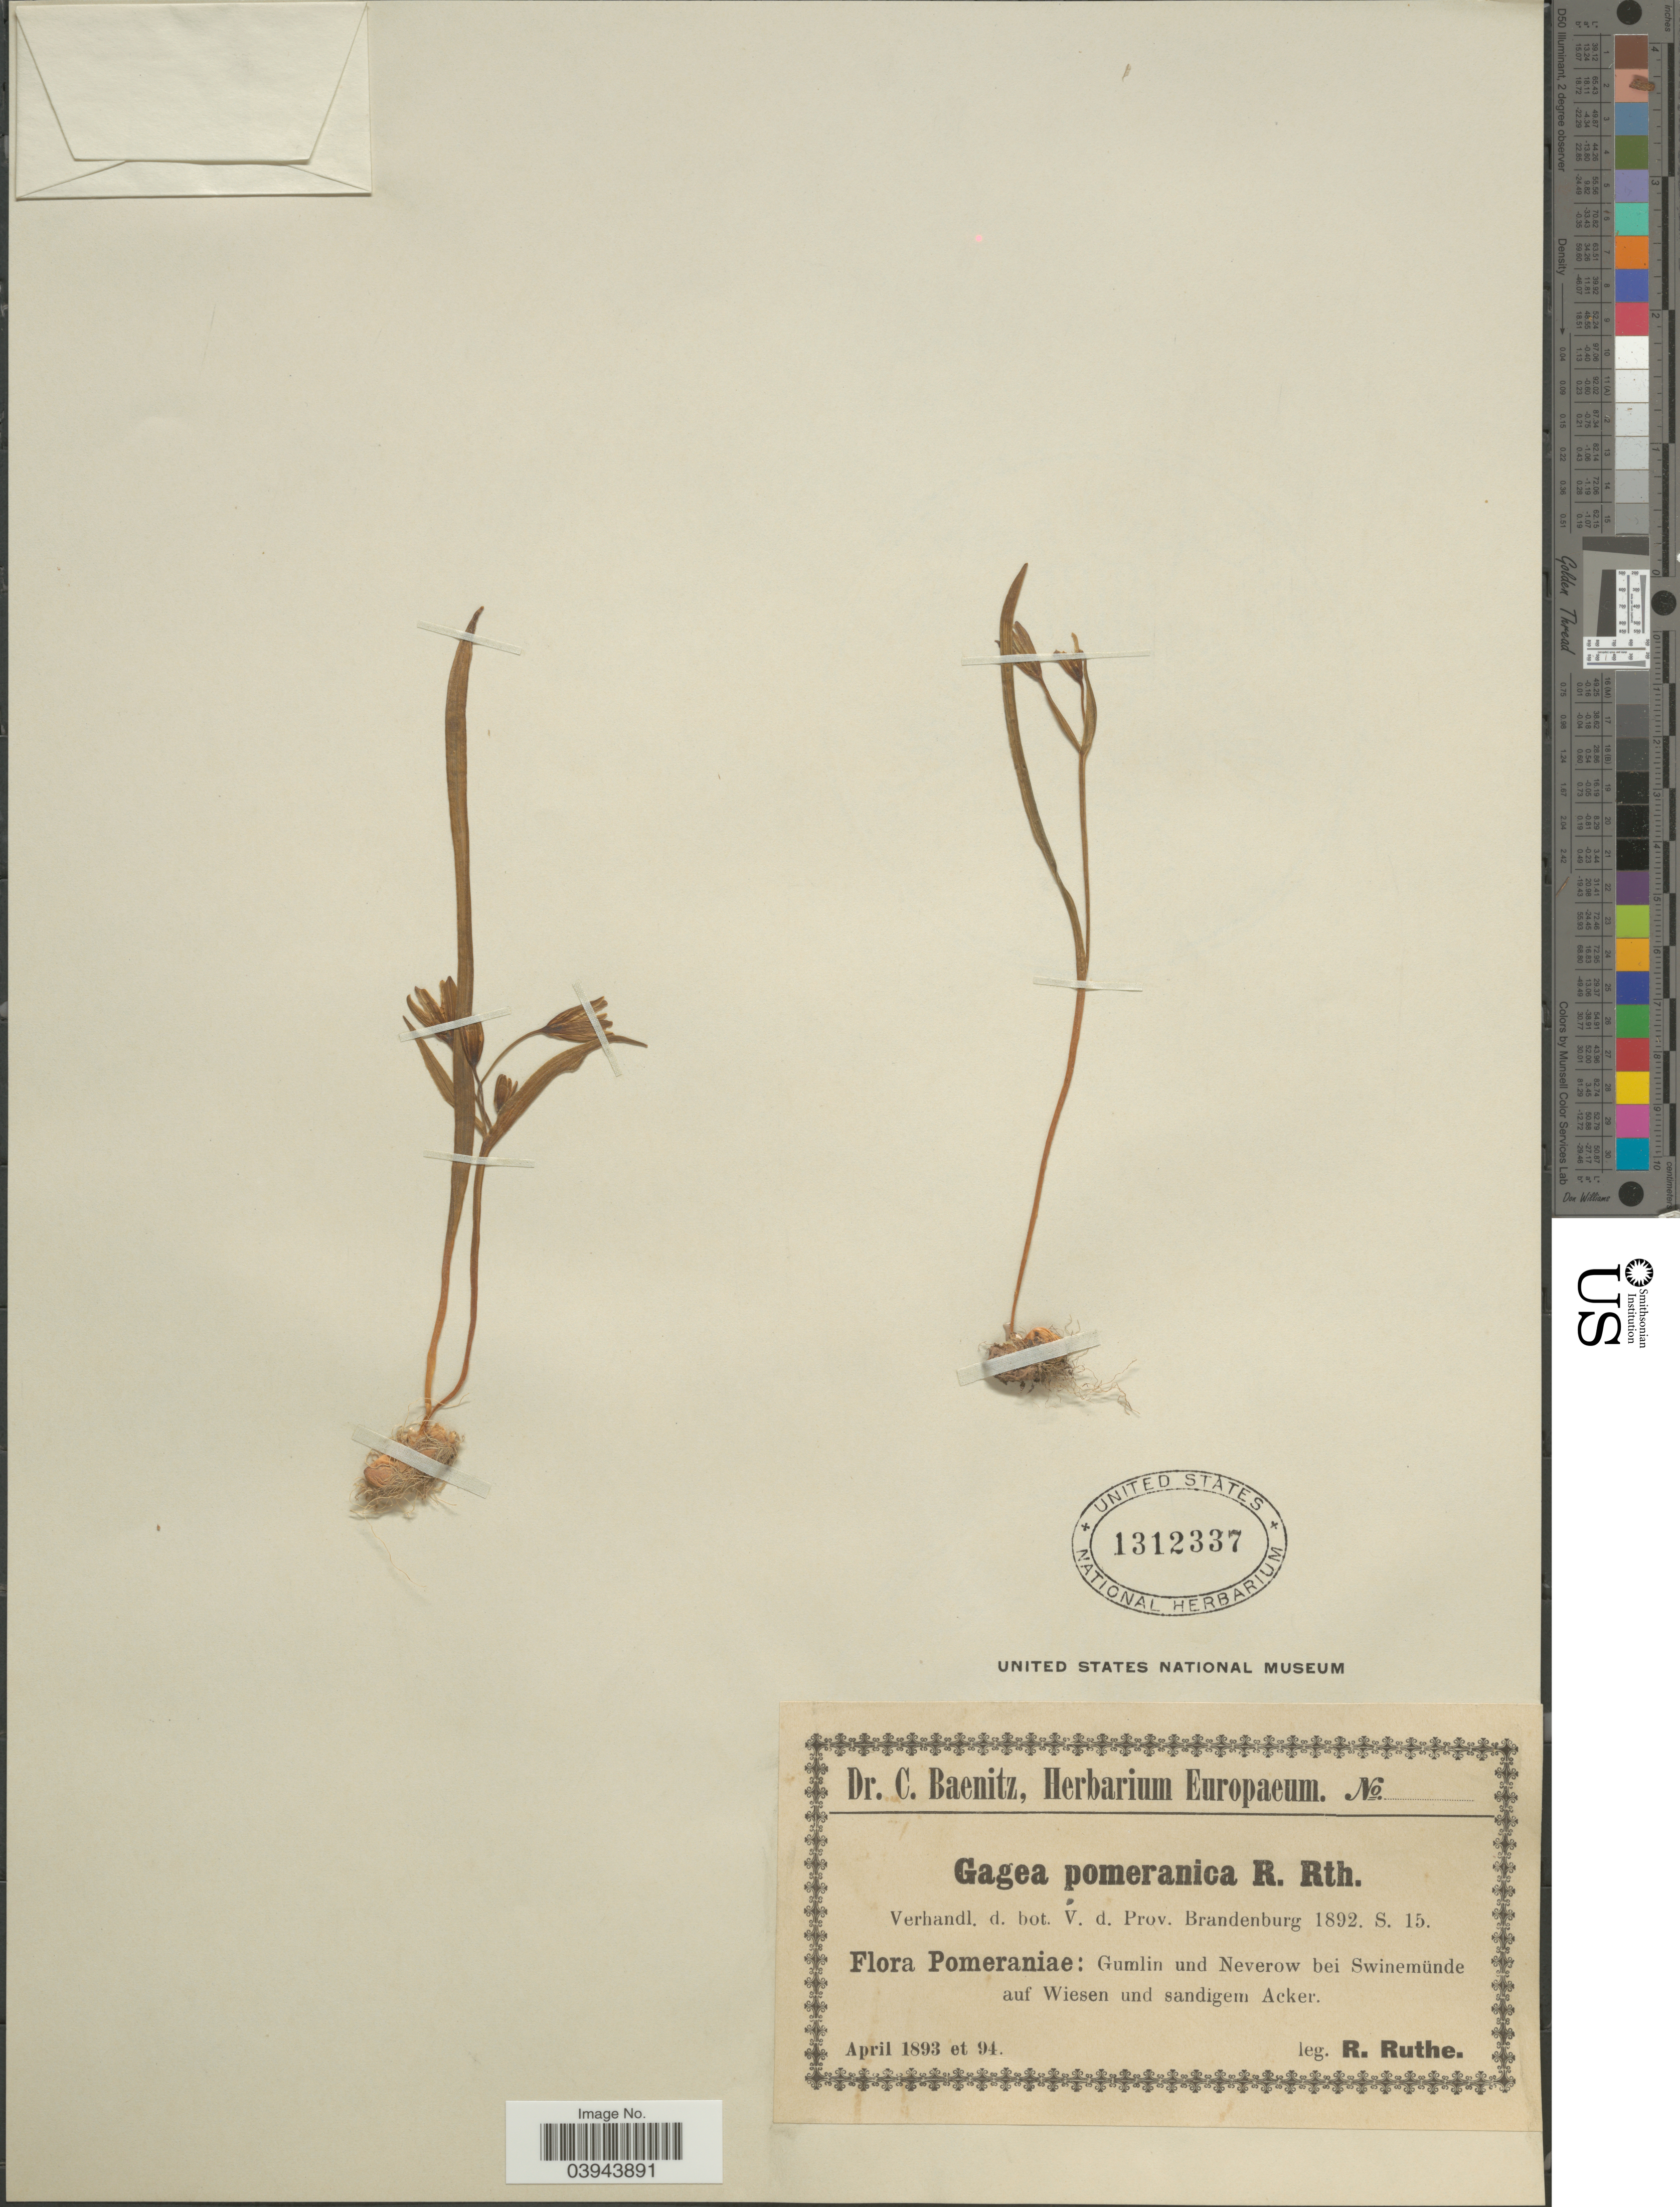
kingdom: Plantae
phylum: Tracheophyta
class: Liliopsida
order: Liliales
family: Liliaceae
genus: Gagea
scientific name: Gagea pomeranica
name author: R. Ruthe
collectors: R. Ruthe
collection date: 1893-04/1894-04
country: Poland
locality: Pomeraniae: Gumlin und Neverow bei Swinemünde auf Wiesen und sandigem Acker.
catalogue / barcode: US 1312337